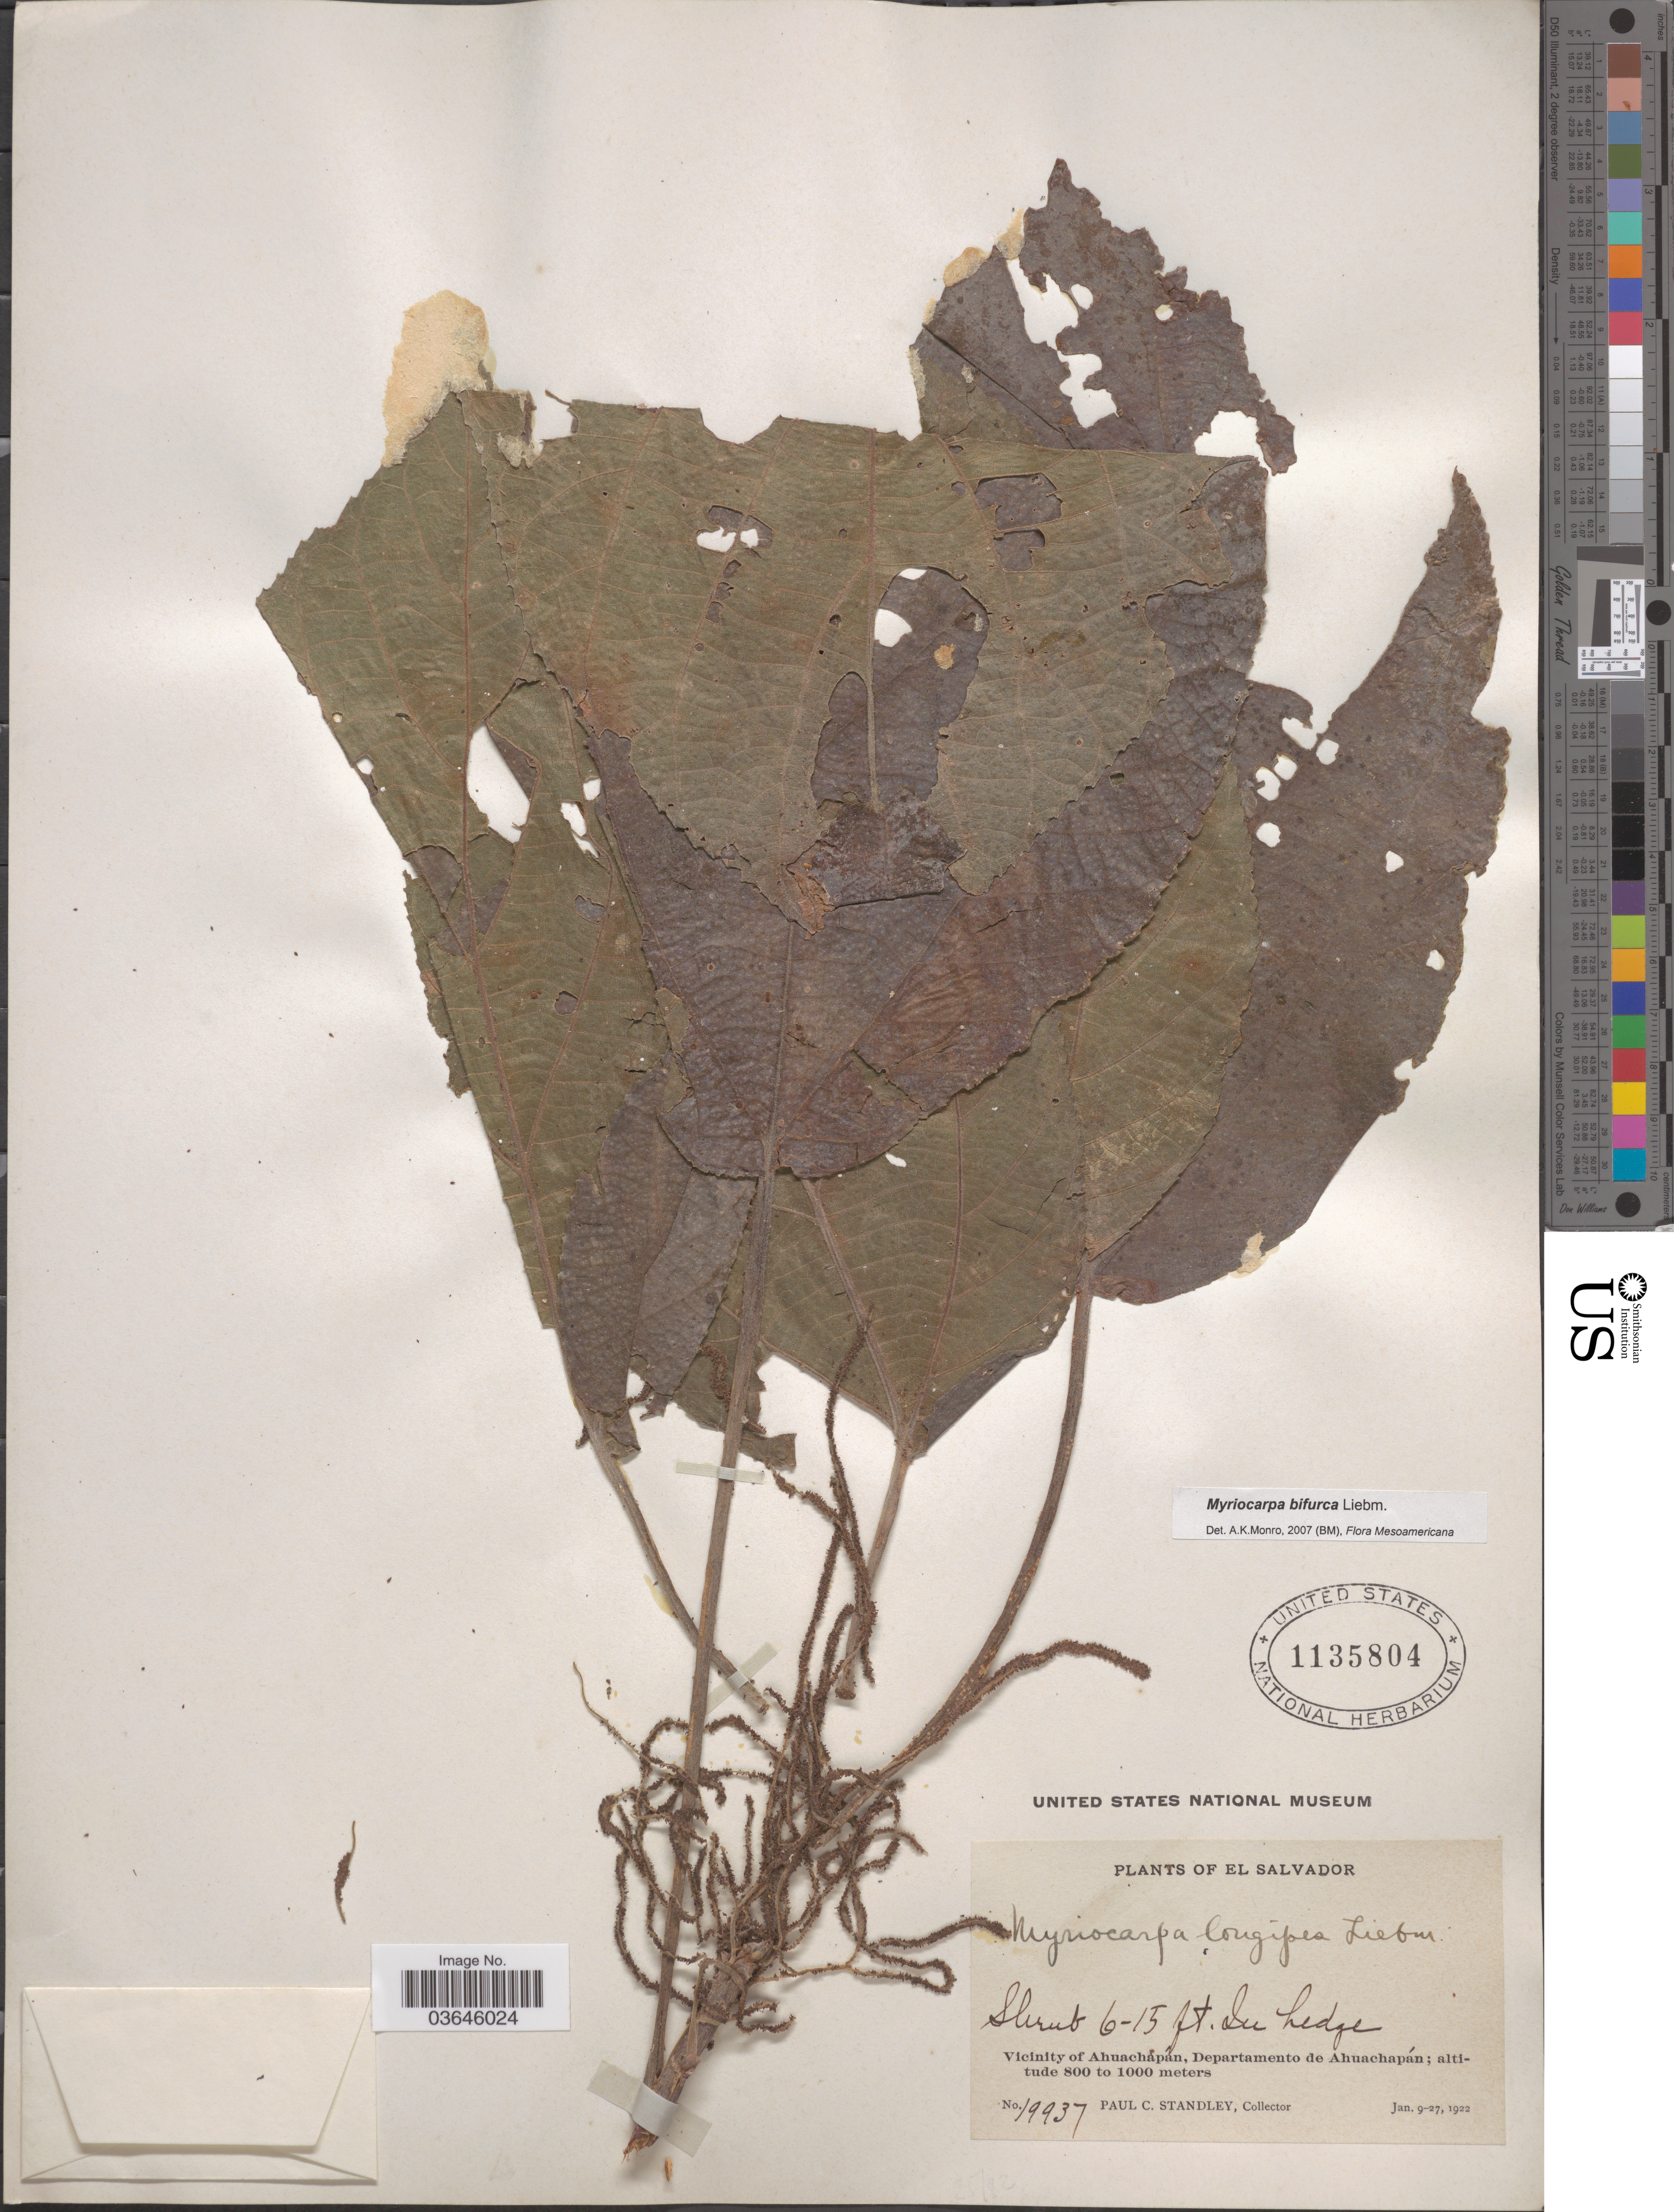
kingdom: Plantae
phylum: Tracheophyta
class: Magnoliopsida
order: Rosales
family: Urticaceae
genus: Myriocarpa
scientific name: Myriocarpa bifurca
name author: Liebm.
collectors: P. C. Standley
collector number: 19937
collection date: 1922-01-09/1922-01-27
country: El Salvador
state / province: Ahuachapan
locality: Vicinity of Ahuachapán, Departamento de Ahuachapán.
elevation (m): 800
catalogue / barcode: US 1135804